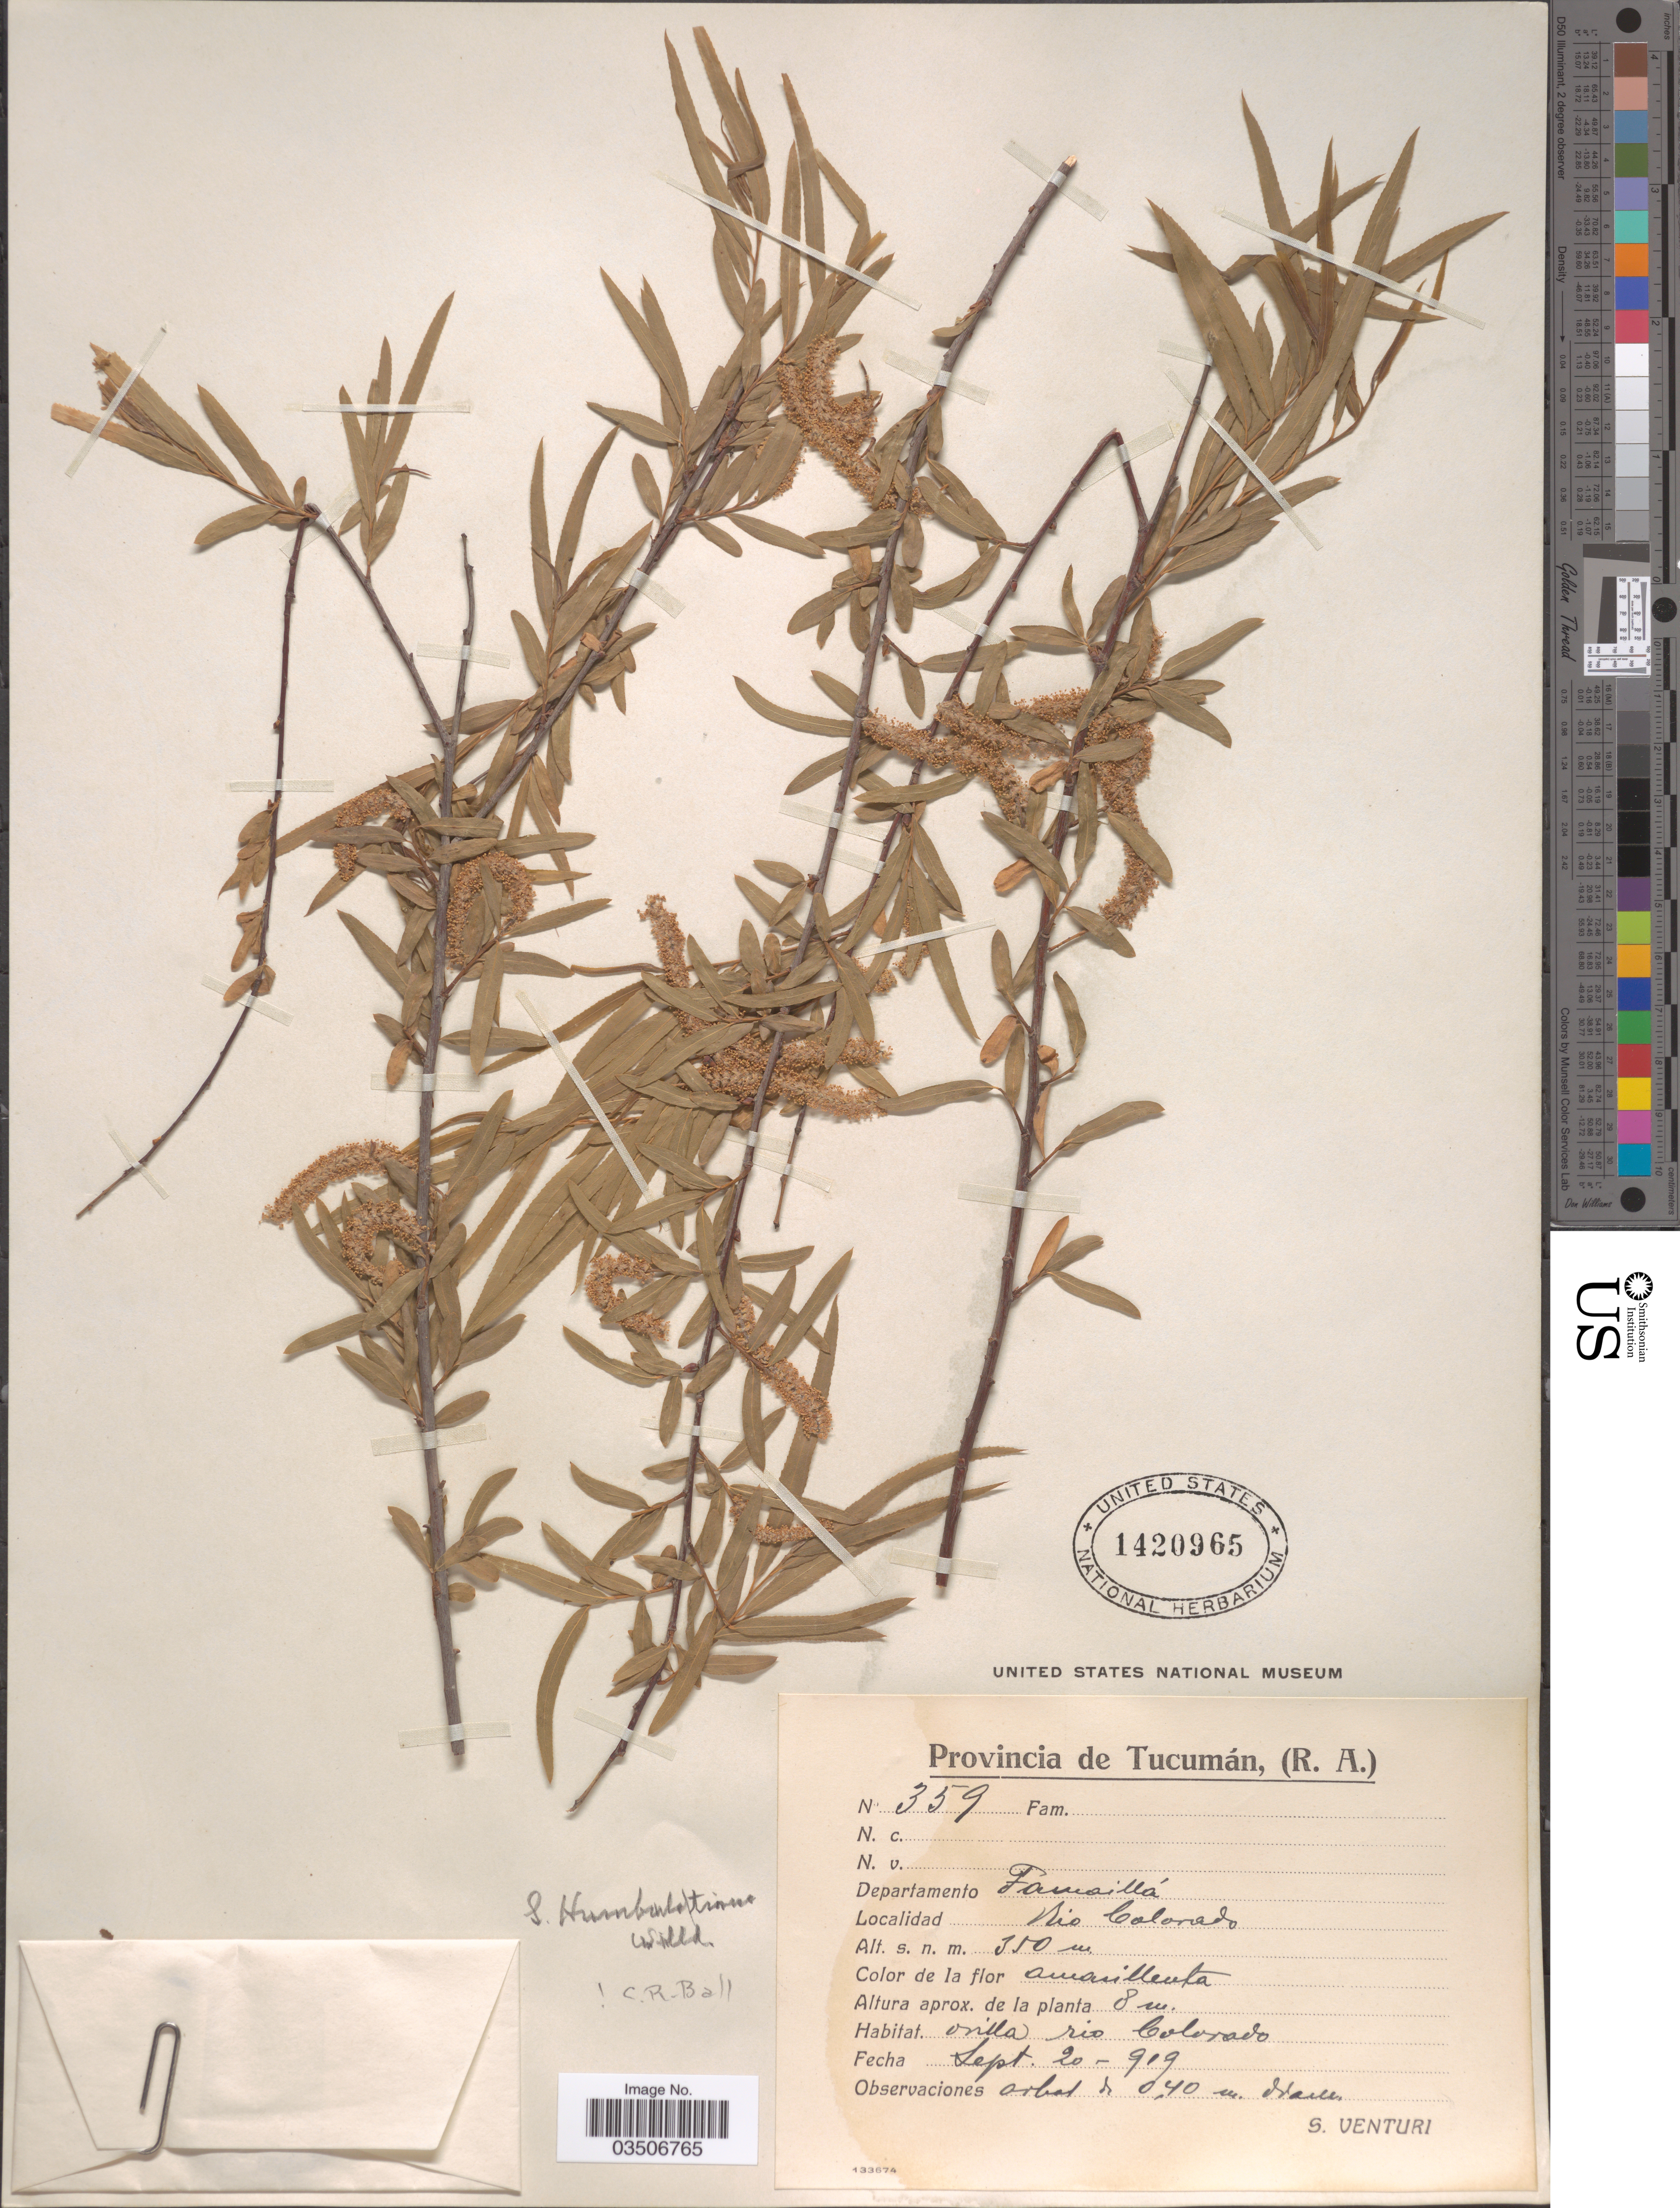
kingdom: Plantae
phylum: Tracheophyta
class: Magnoliopsida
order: Malpighiales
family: Salicaceae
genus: Salix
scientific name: Salix humboldtiana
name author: Willd.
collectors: S. Venturi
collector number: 359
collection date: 1919-09-20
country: Argentina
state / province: Tucuman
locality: Provincia de Tucumán. Departamento Famaillá. Rio Colorado.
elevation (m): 350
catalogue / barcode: US 1420965